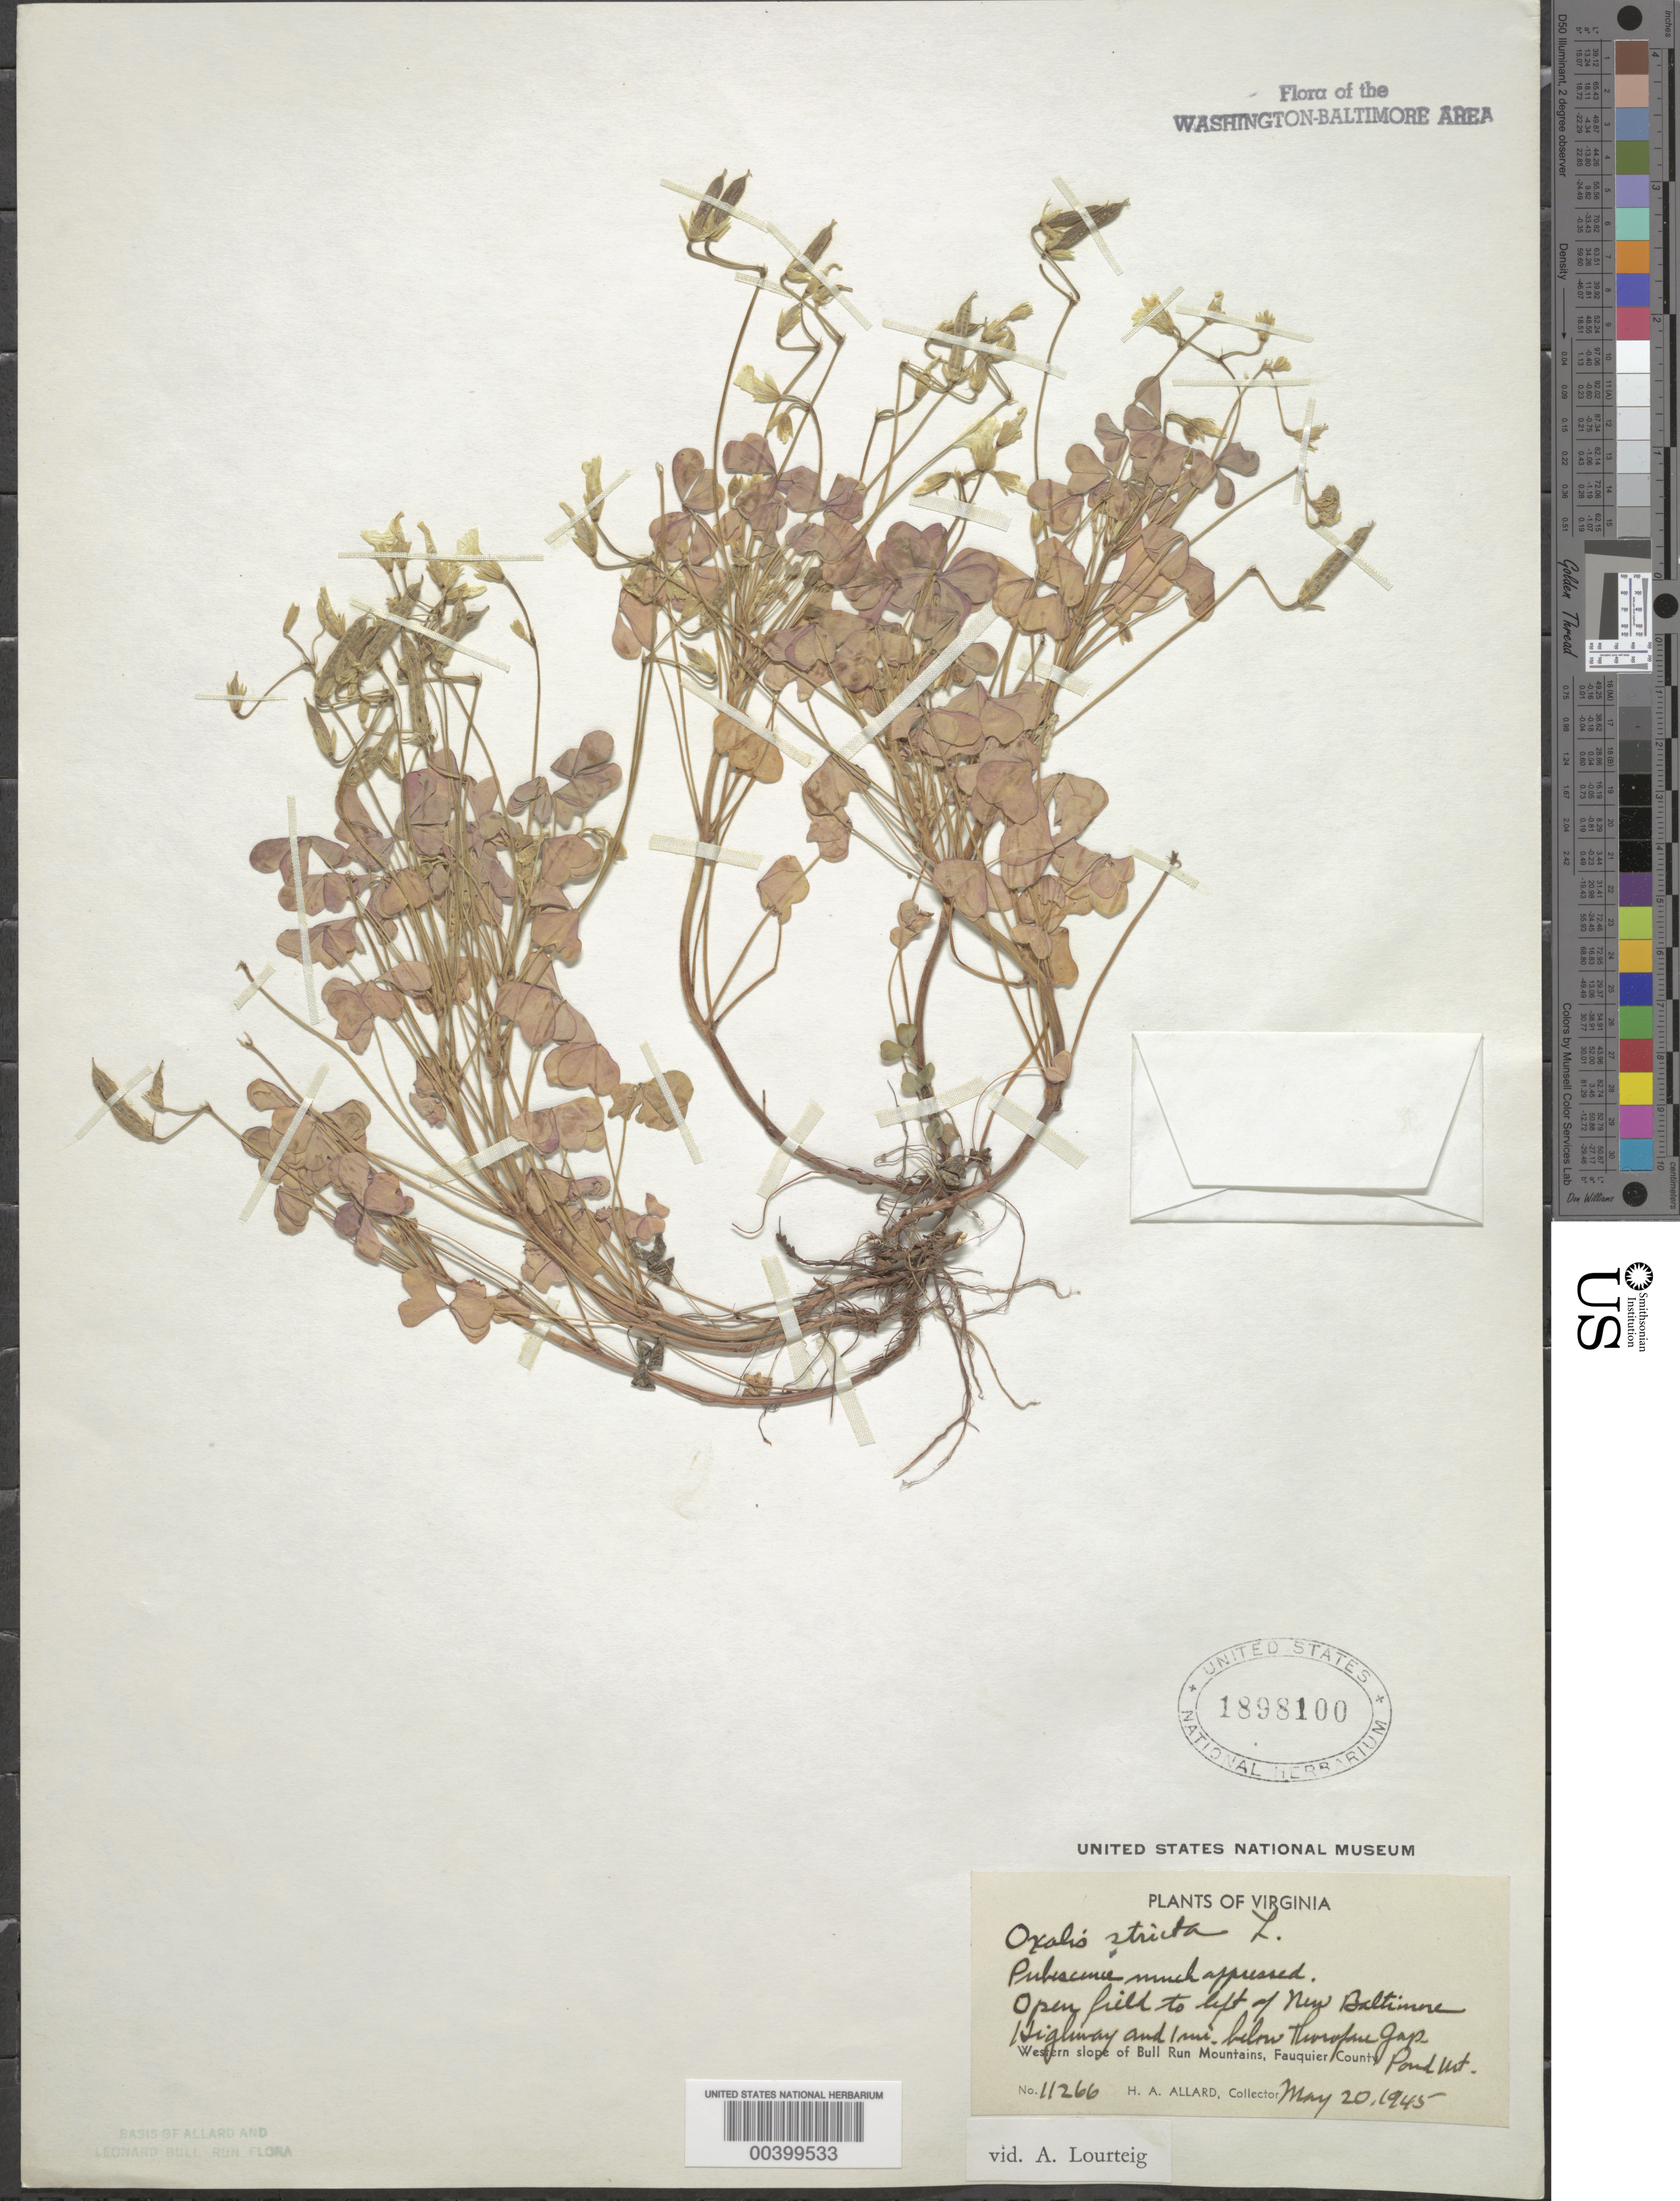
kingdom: Plantae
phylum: Tracheophyta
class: Magnoliopsida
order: Oxalidales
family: Oxalidaceae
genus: Oxalis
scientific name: Oxalis stricta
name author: L.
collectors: H. A. Allard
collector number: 11266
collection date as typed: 20 May 1945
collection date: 1945-05-20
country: United States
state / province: Virginia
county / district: Fauquier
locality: Below Thorofare Gap, left of New Baltimore Highway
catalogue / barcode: US 1898100